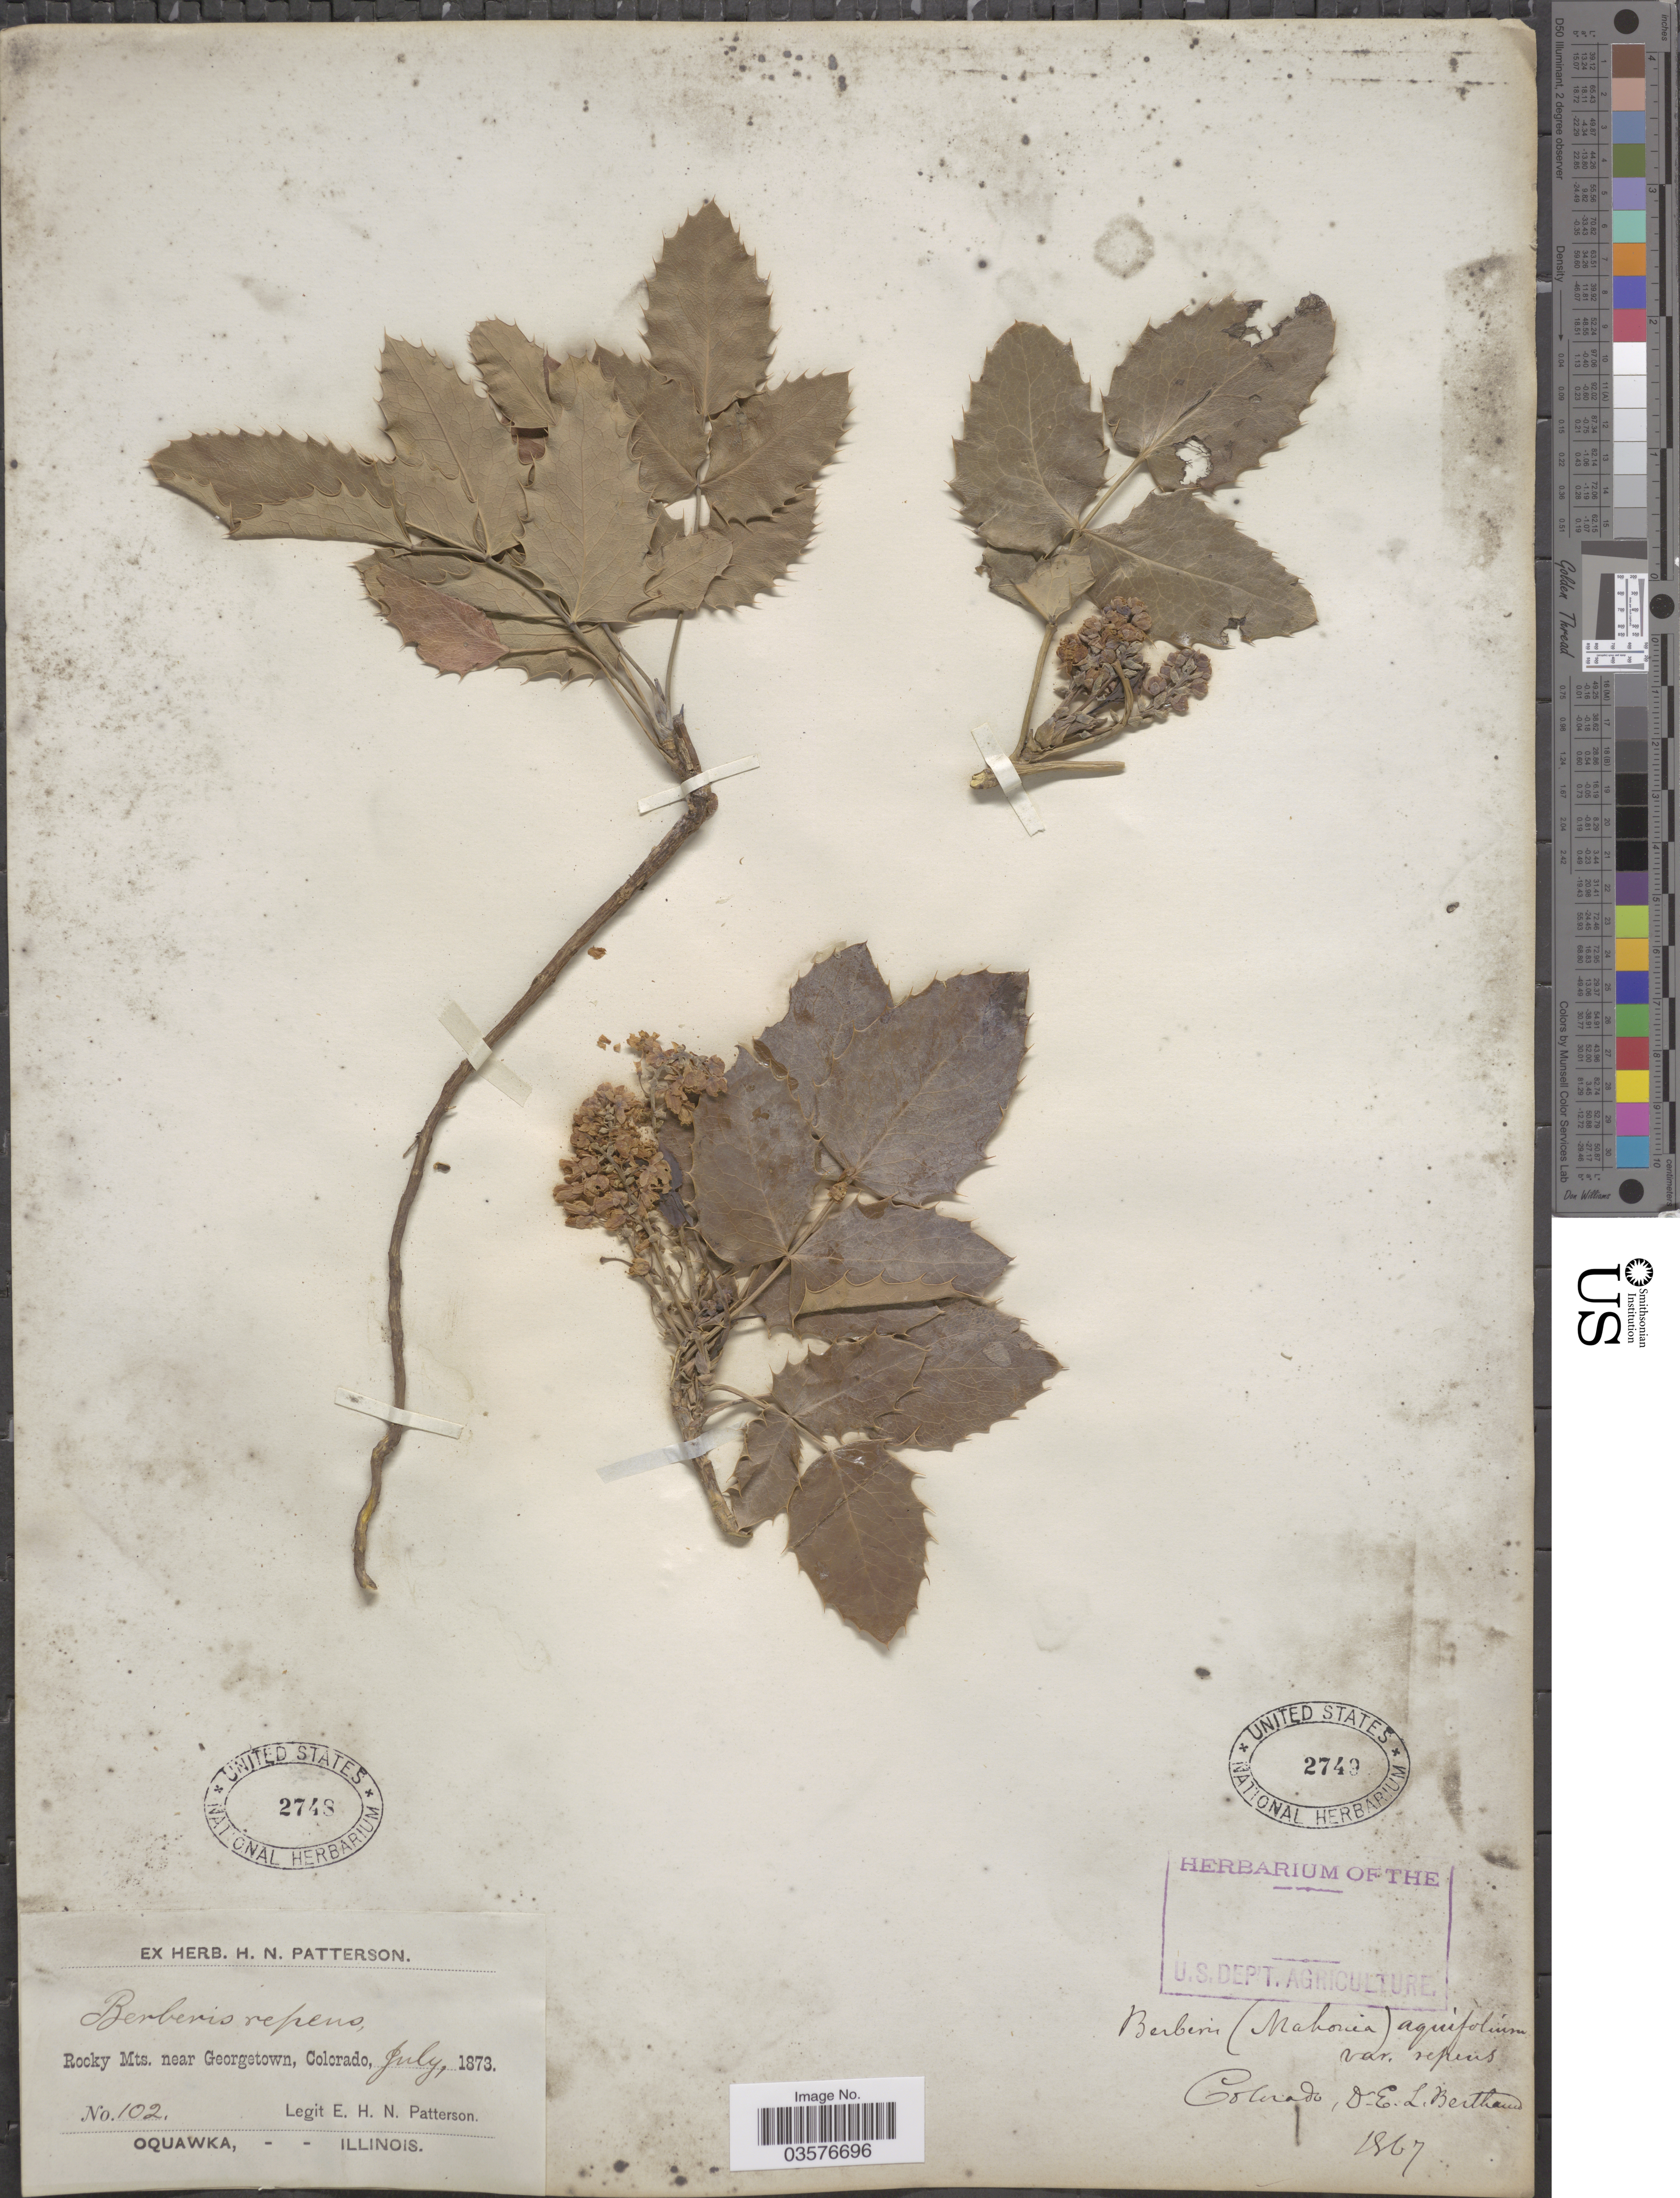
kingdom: Plantae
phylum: Tracheophyta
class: Magnoliopsida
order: Ranunculales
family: Berberidaceae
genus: Mahonia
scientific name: Mahonia repens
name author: (Lindl.) G. Don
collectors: E. Berthoud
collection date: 1867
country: United States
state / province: Colorado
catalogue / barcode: US 2749